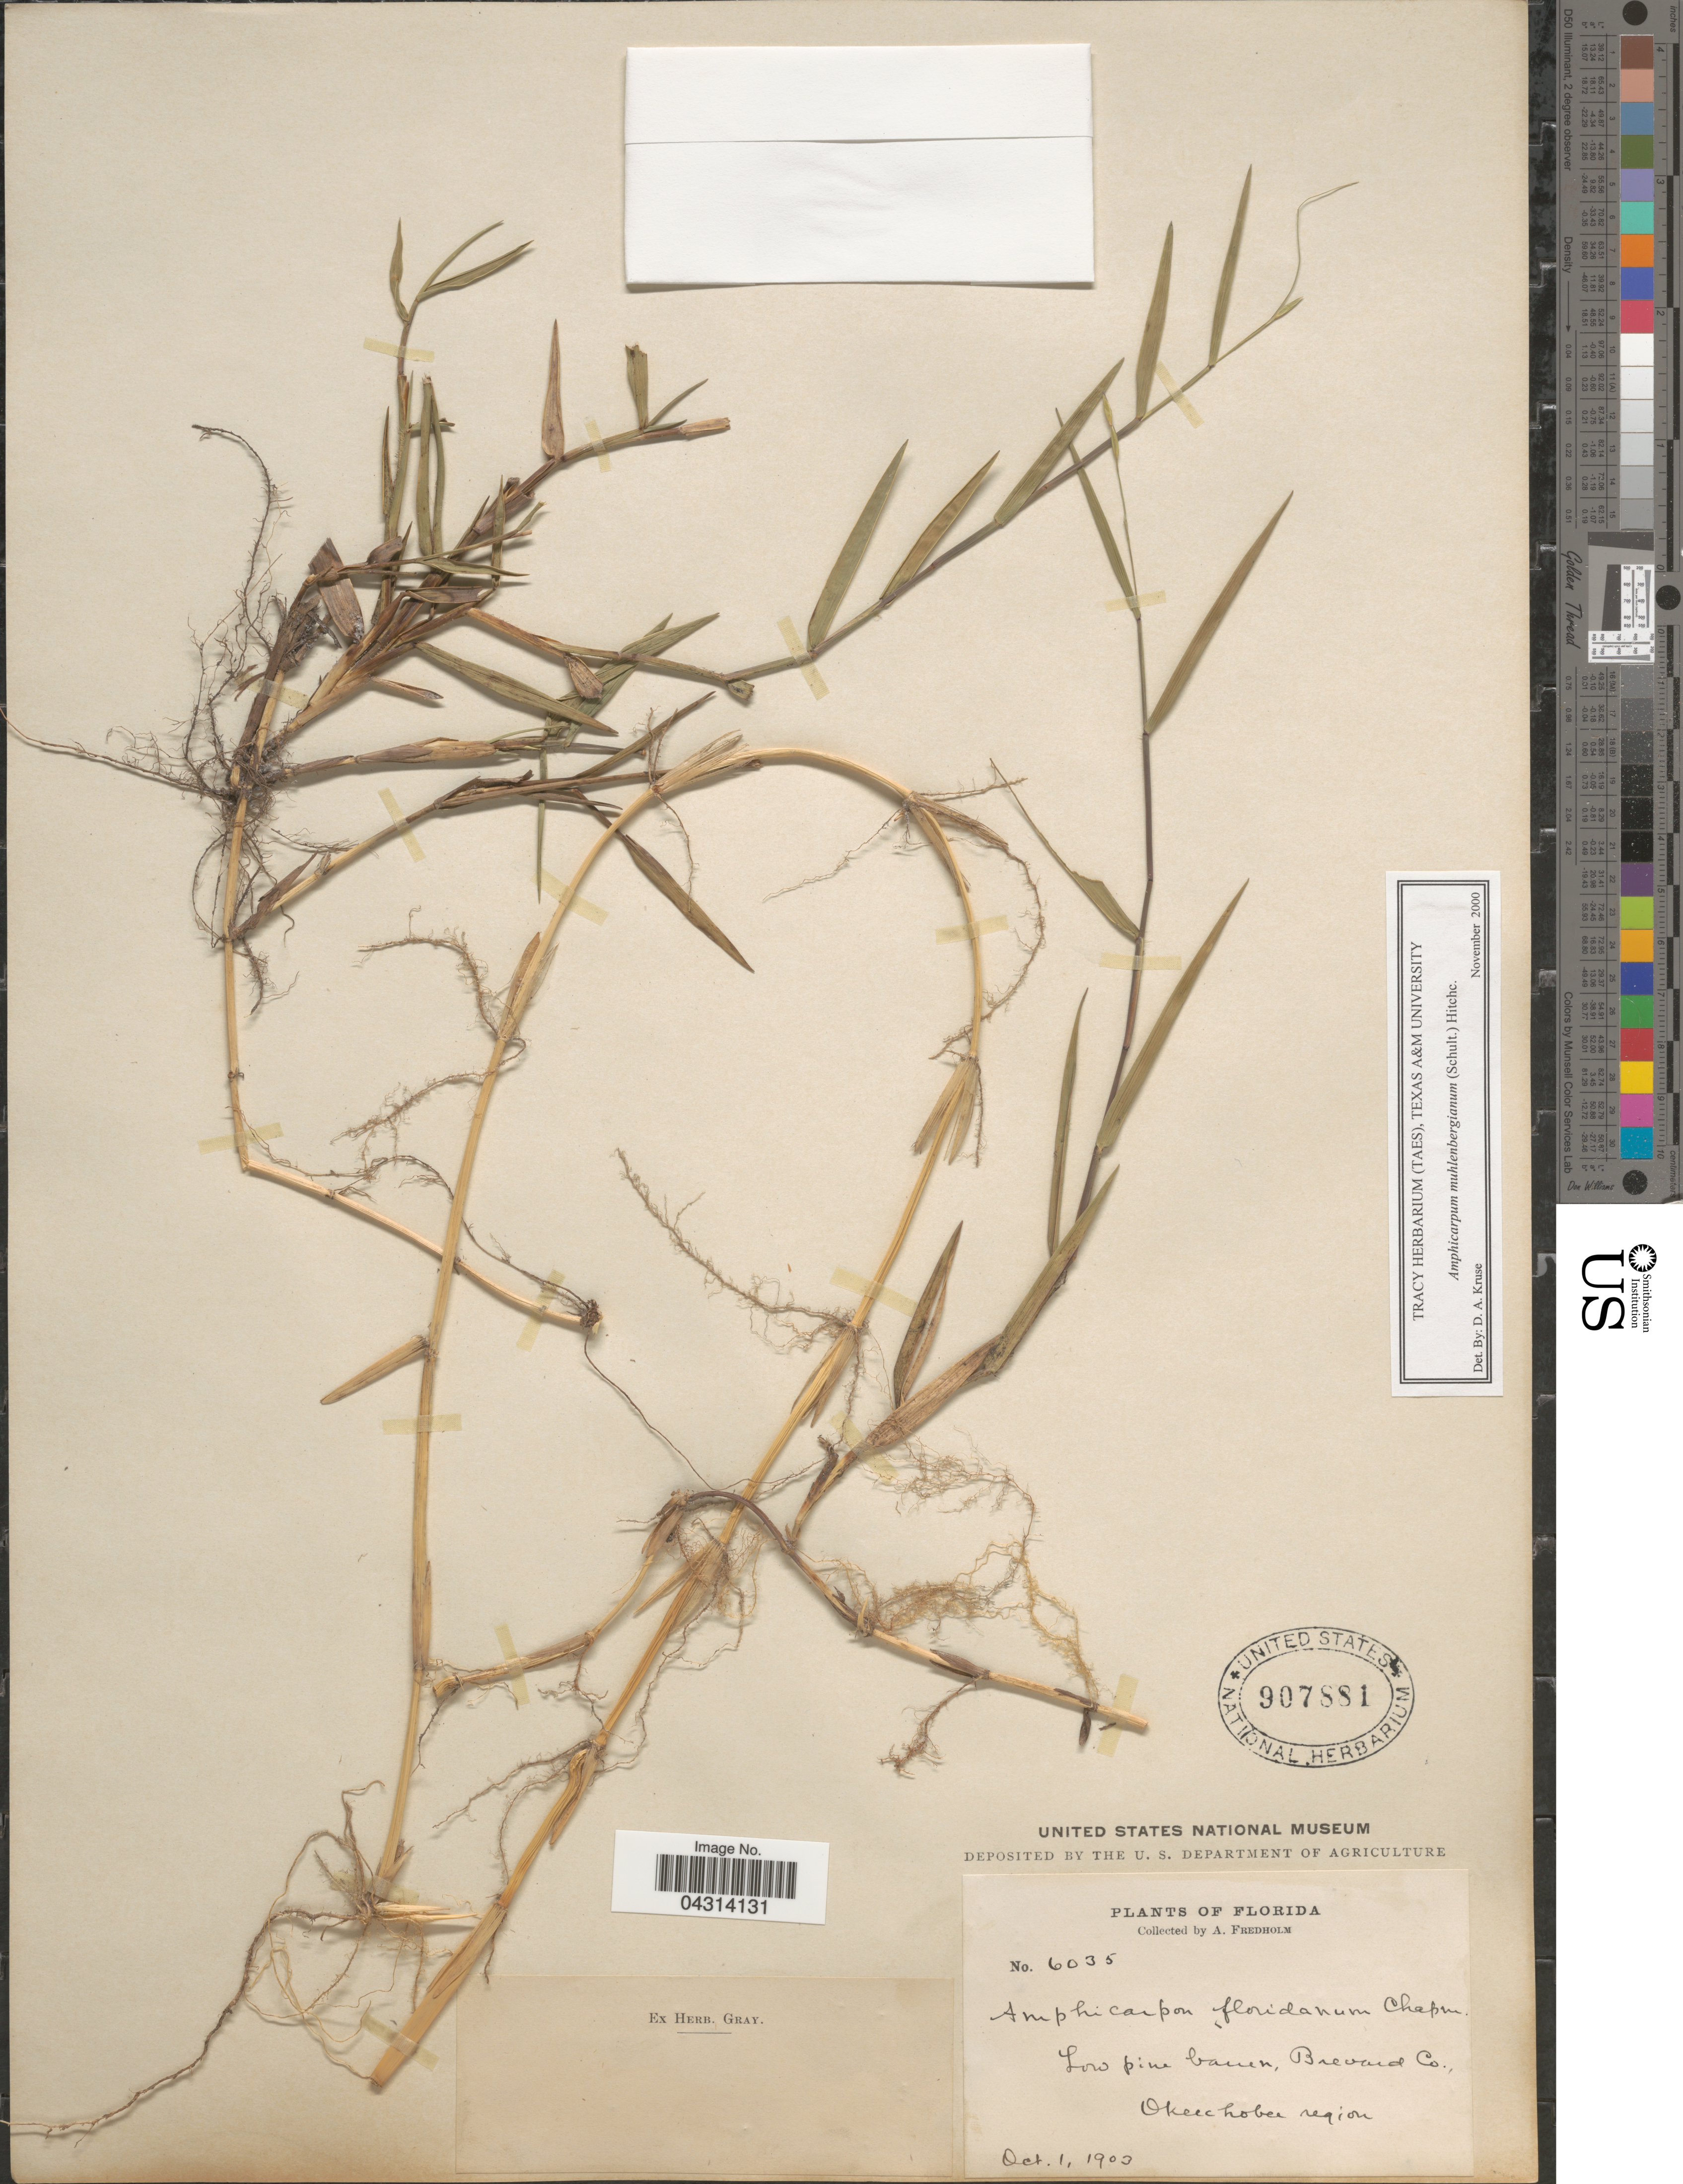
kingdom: Plantae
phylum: Tracheophyta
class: Liliopsida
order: Poales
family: Poaceae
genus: Amphicarpum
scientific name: Amphicarpum muhlenbergianum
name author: (Schult.) Hitchc.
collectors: A. Fredholm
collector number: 6035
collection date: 1903-10-01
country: United States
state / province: Florida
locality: Low pine barren, Brevard Co. Okeechobee region.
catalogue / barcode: US 907881